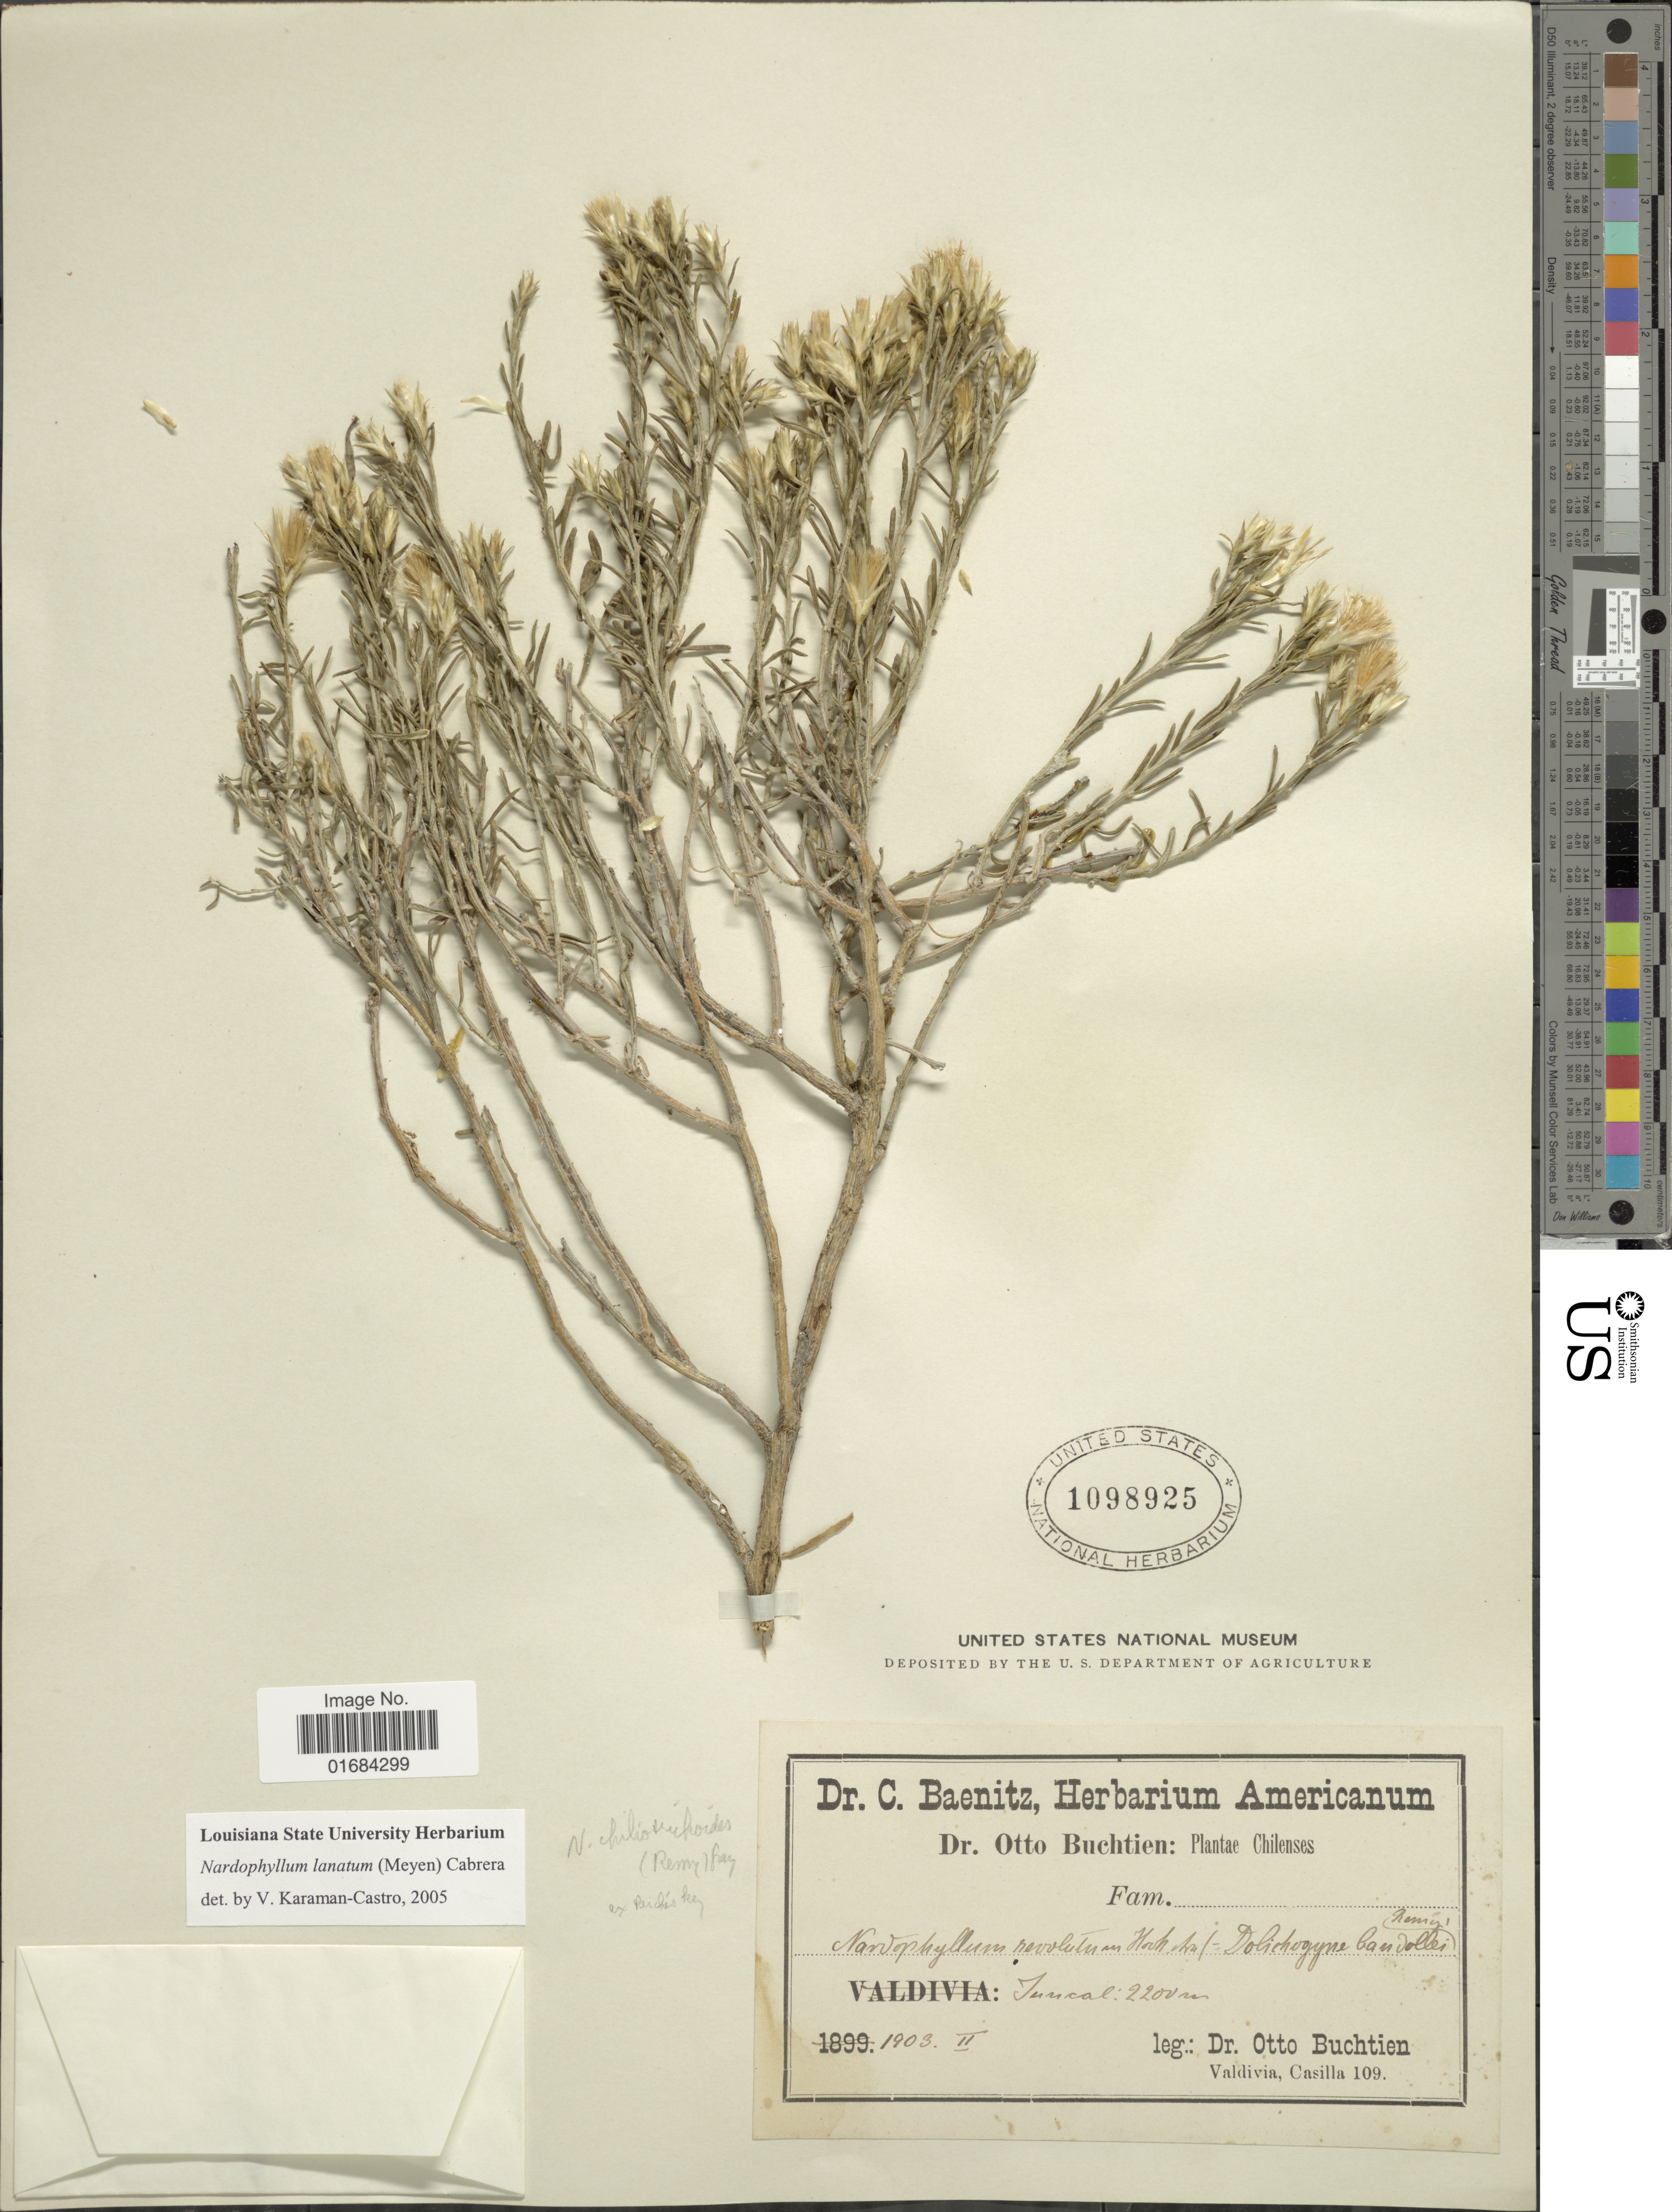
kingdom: Plantae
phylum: Tracheophyta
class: Magnoliopsida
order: Asterales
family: Asteraceae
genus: Nardophyllum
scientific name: Nardophyllum lanatum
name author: (Meyen) Cabrera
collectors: O. Buchtien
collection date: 1903-02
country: Chile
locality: Juncal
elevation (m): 2200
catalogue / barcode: US 1098925